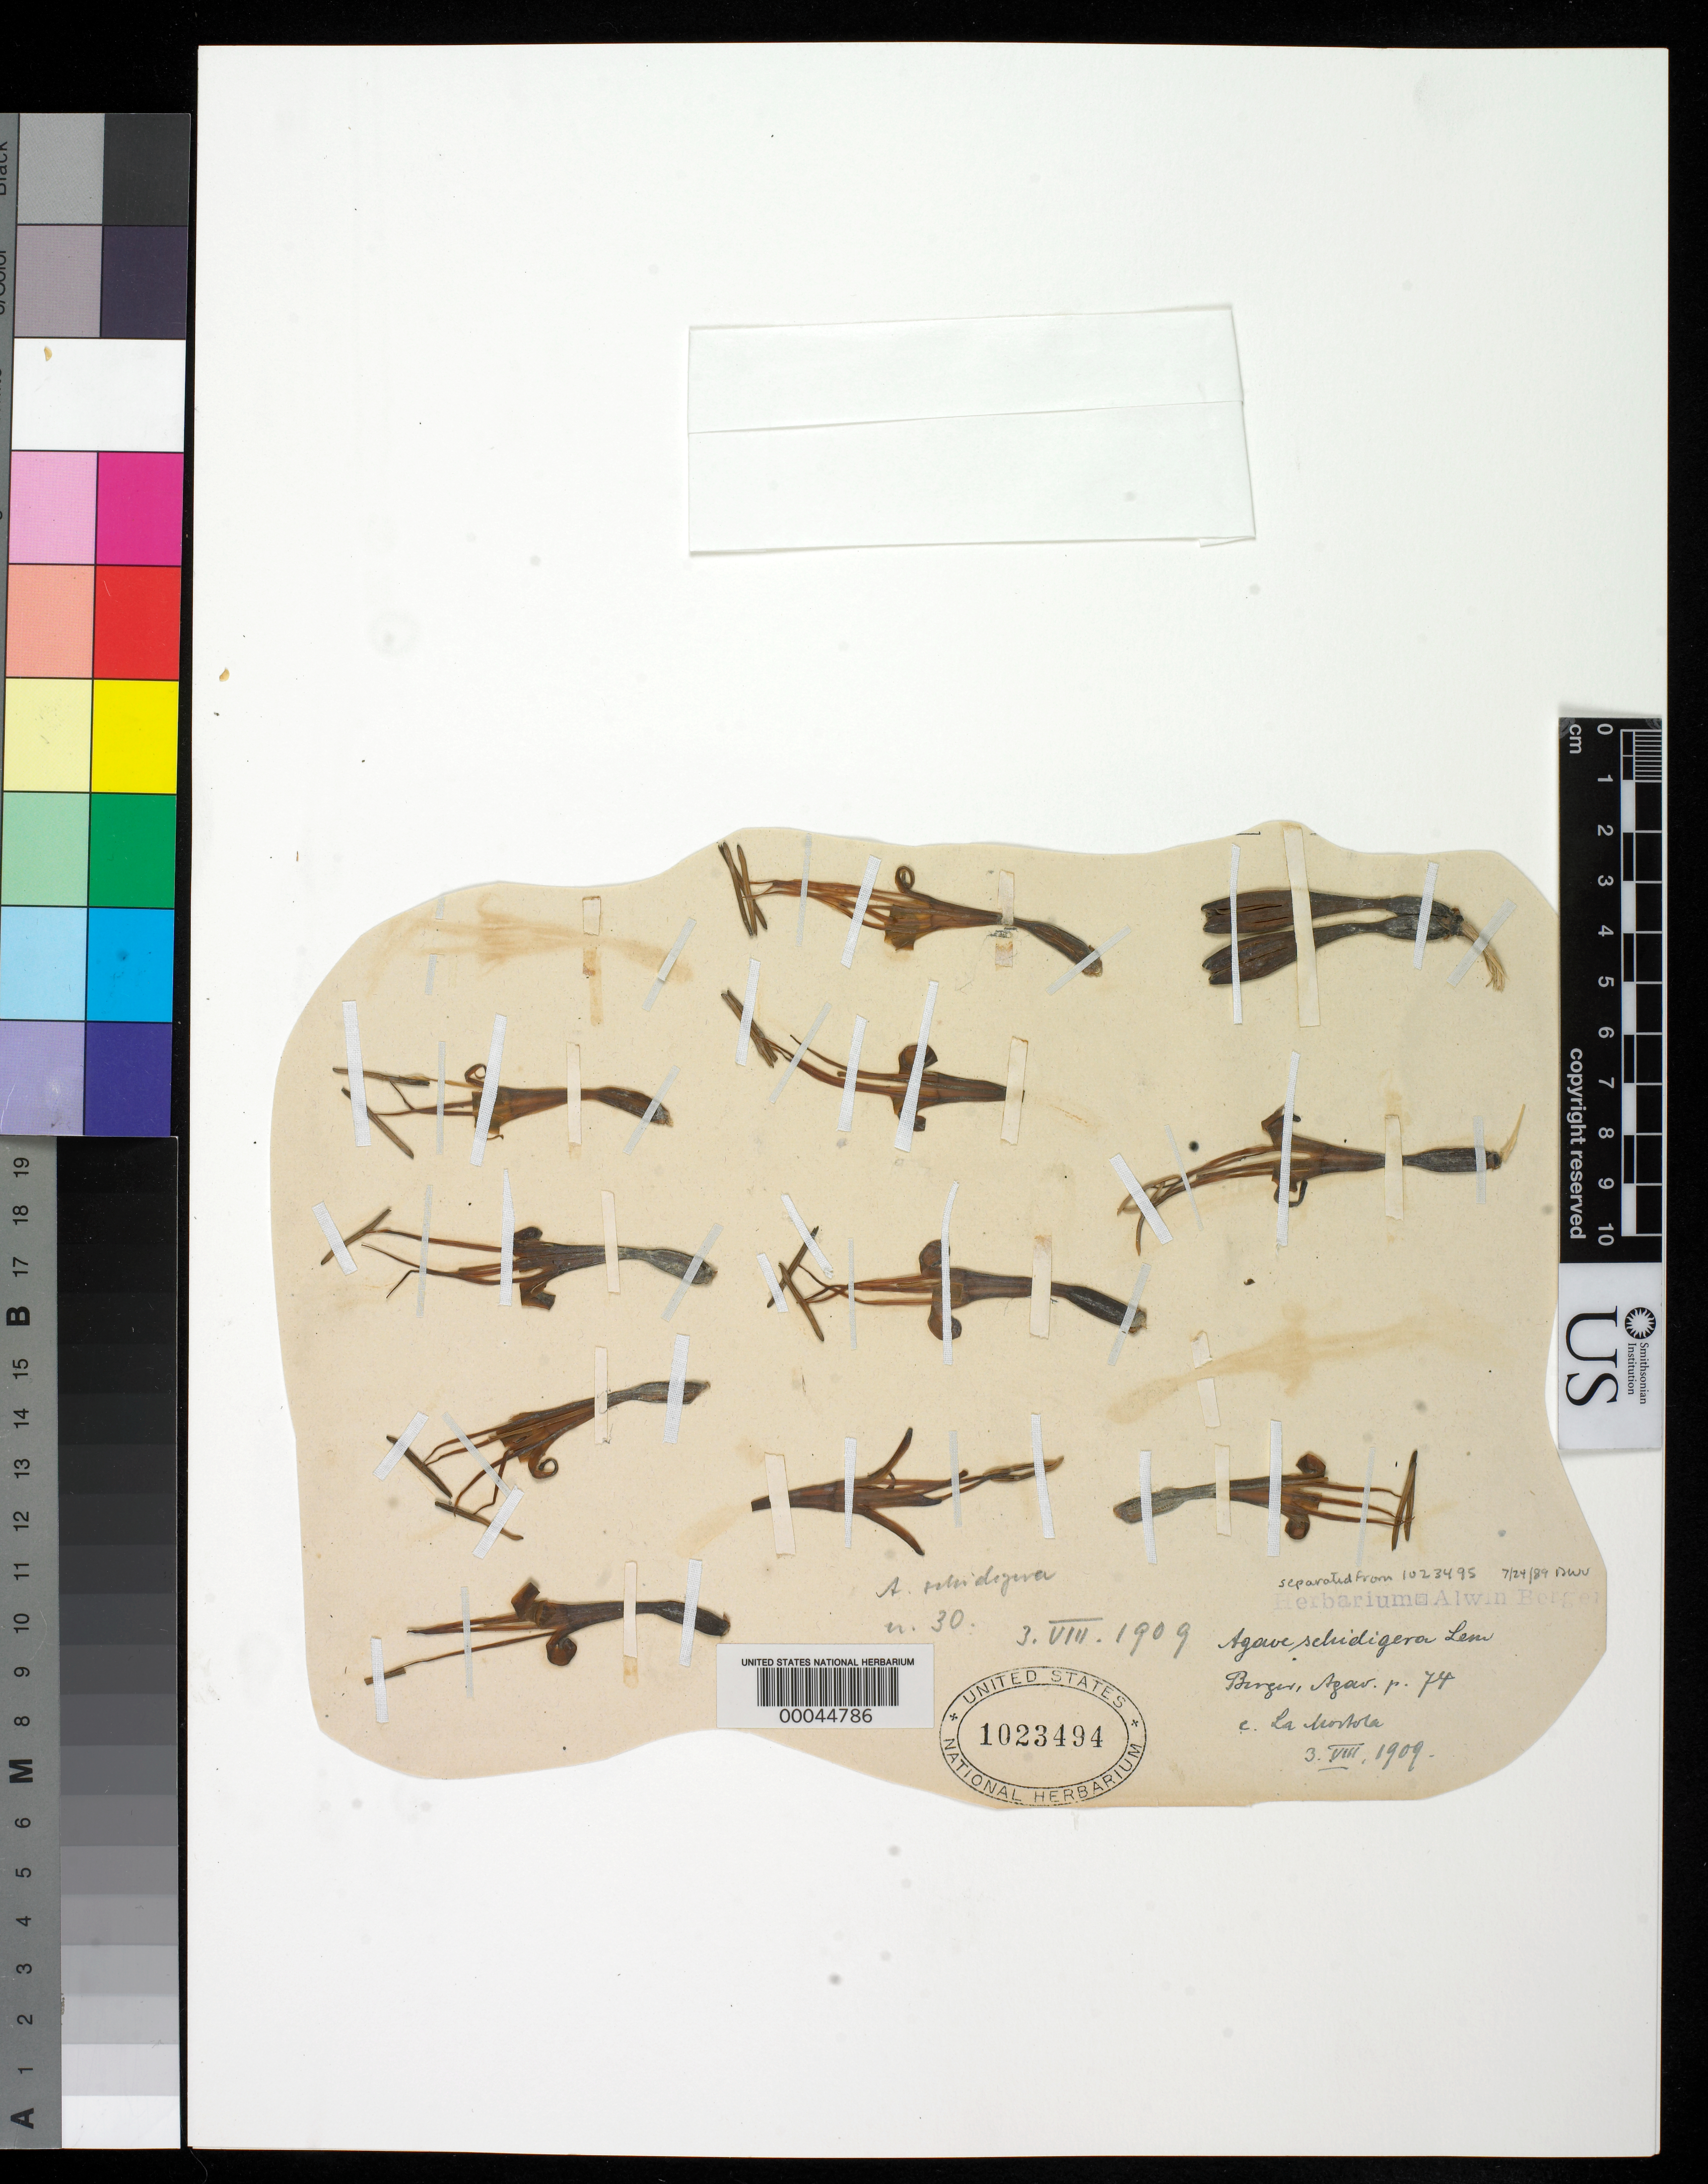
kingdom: Plantae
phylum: Tracheophyta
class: Liliopsida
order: Asparagales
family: Asparagaceae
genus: Agave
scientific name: Agave schidigera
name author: Lem.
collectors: ex herb. A. Berger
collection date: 1909-06-02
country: Mexico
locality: Cultivated at La Mortola, Italy.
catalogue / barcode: US 1023494